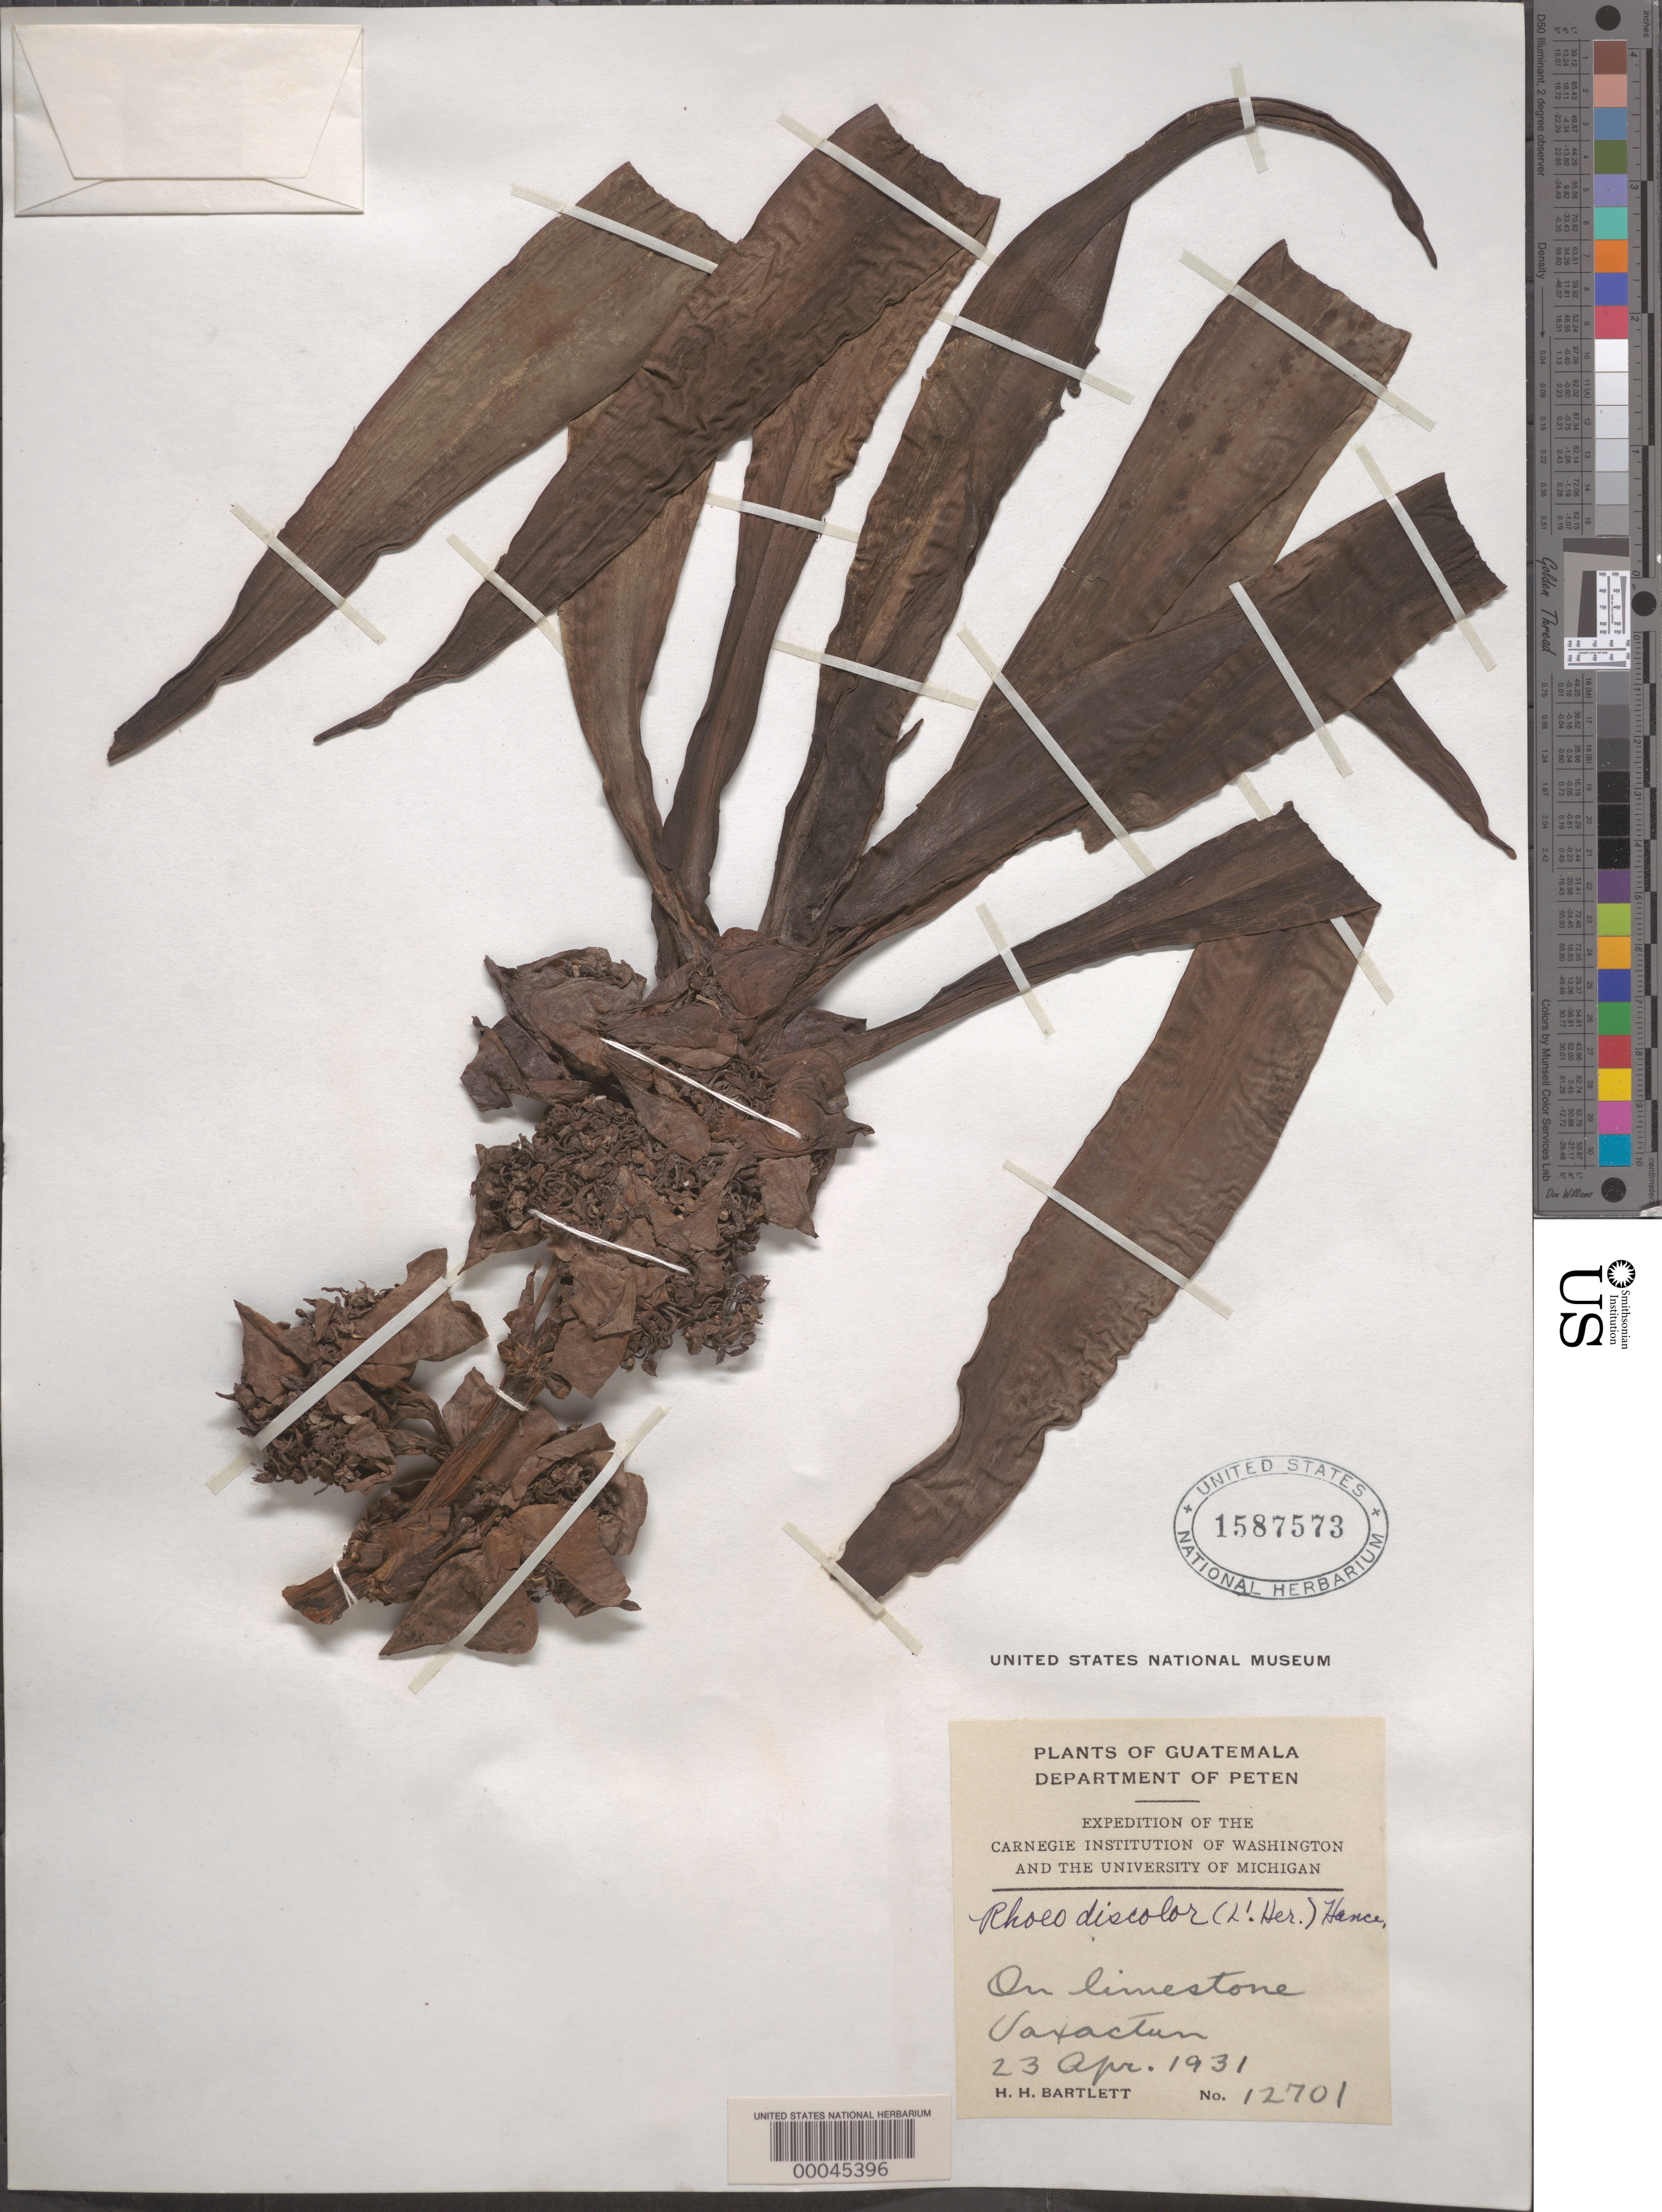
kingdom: Plantae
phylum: Tracheophyta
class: Liliopsida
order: Commelinales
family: Commelinaceae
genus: Tradescantia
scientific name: Tradescantia spathacea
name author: Sw.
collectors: H. H. Bartlett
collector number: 12701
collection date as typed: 23 Apr 1931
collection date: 1931-04-23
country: Guatemala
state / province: El Petén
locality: Uaxactún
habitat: Limestone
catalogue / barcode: US 1587573